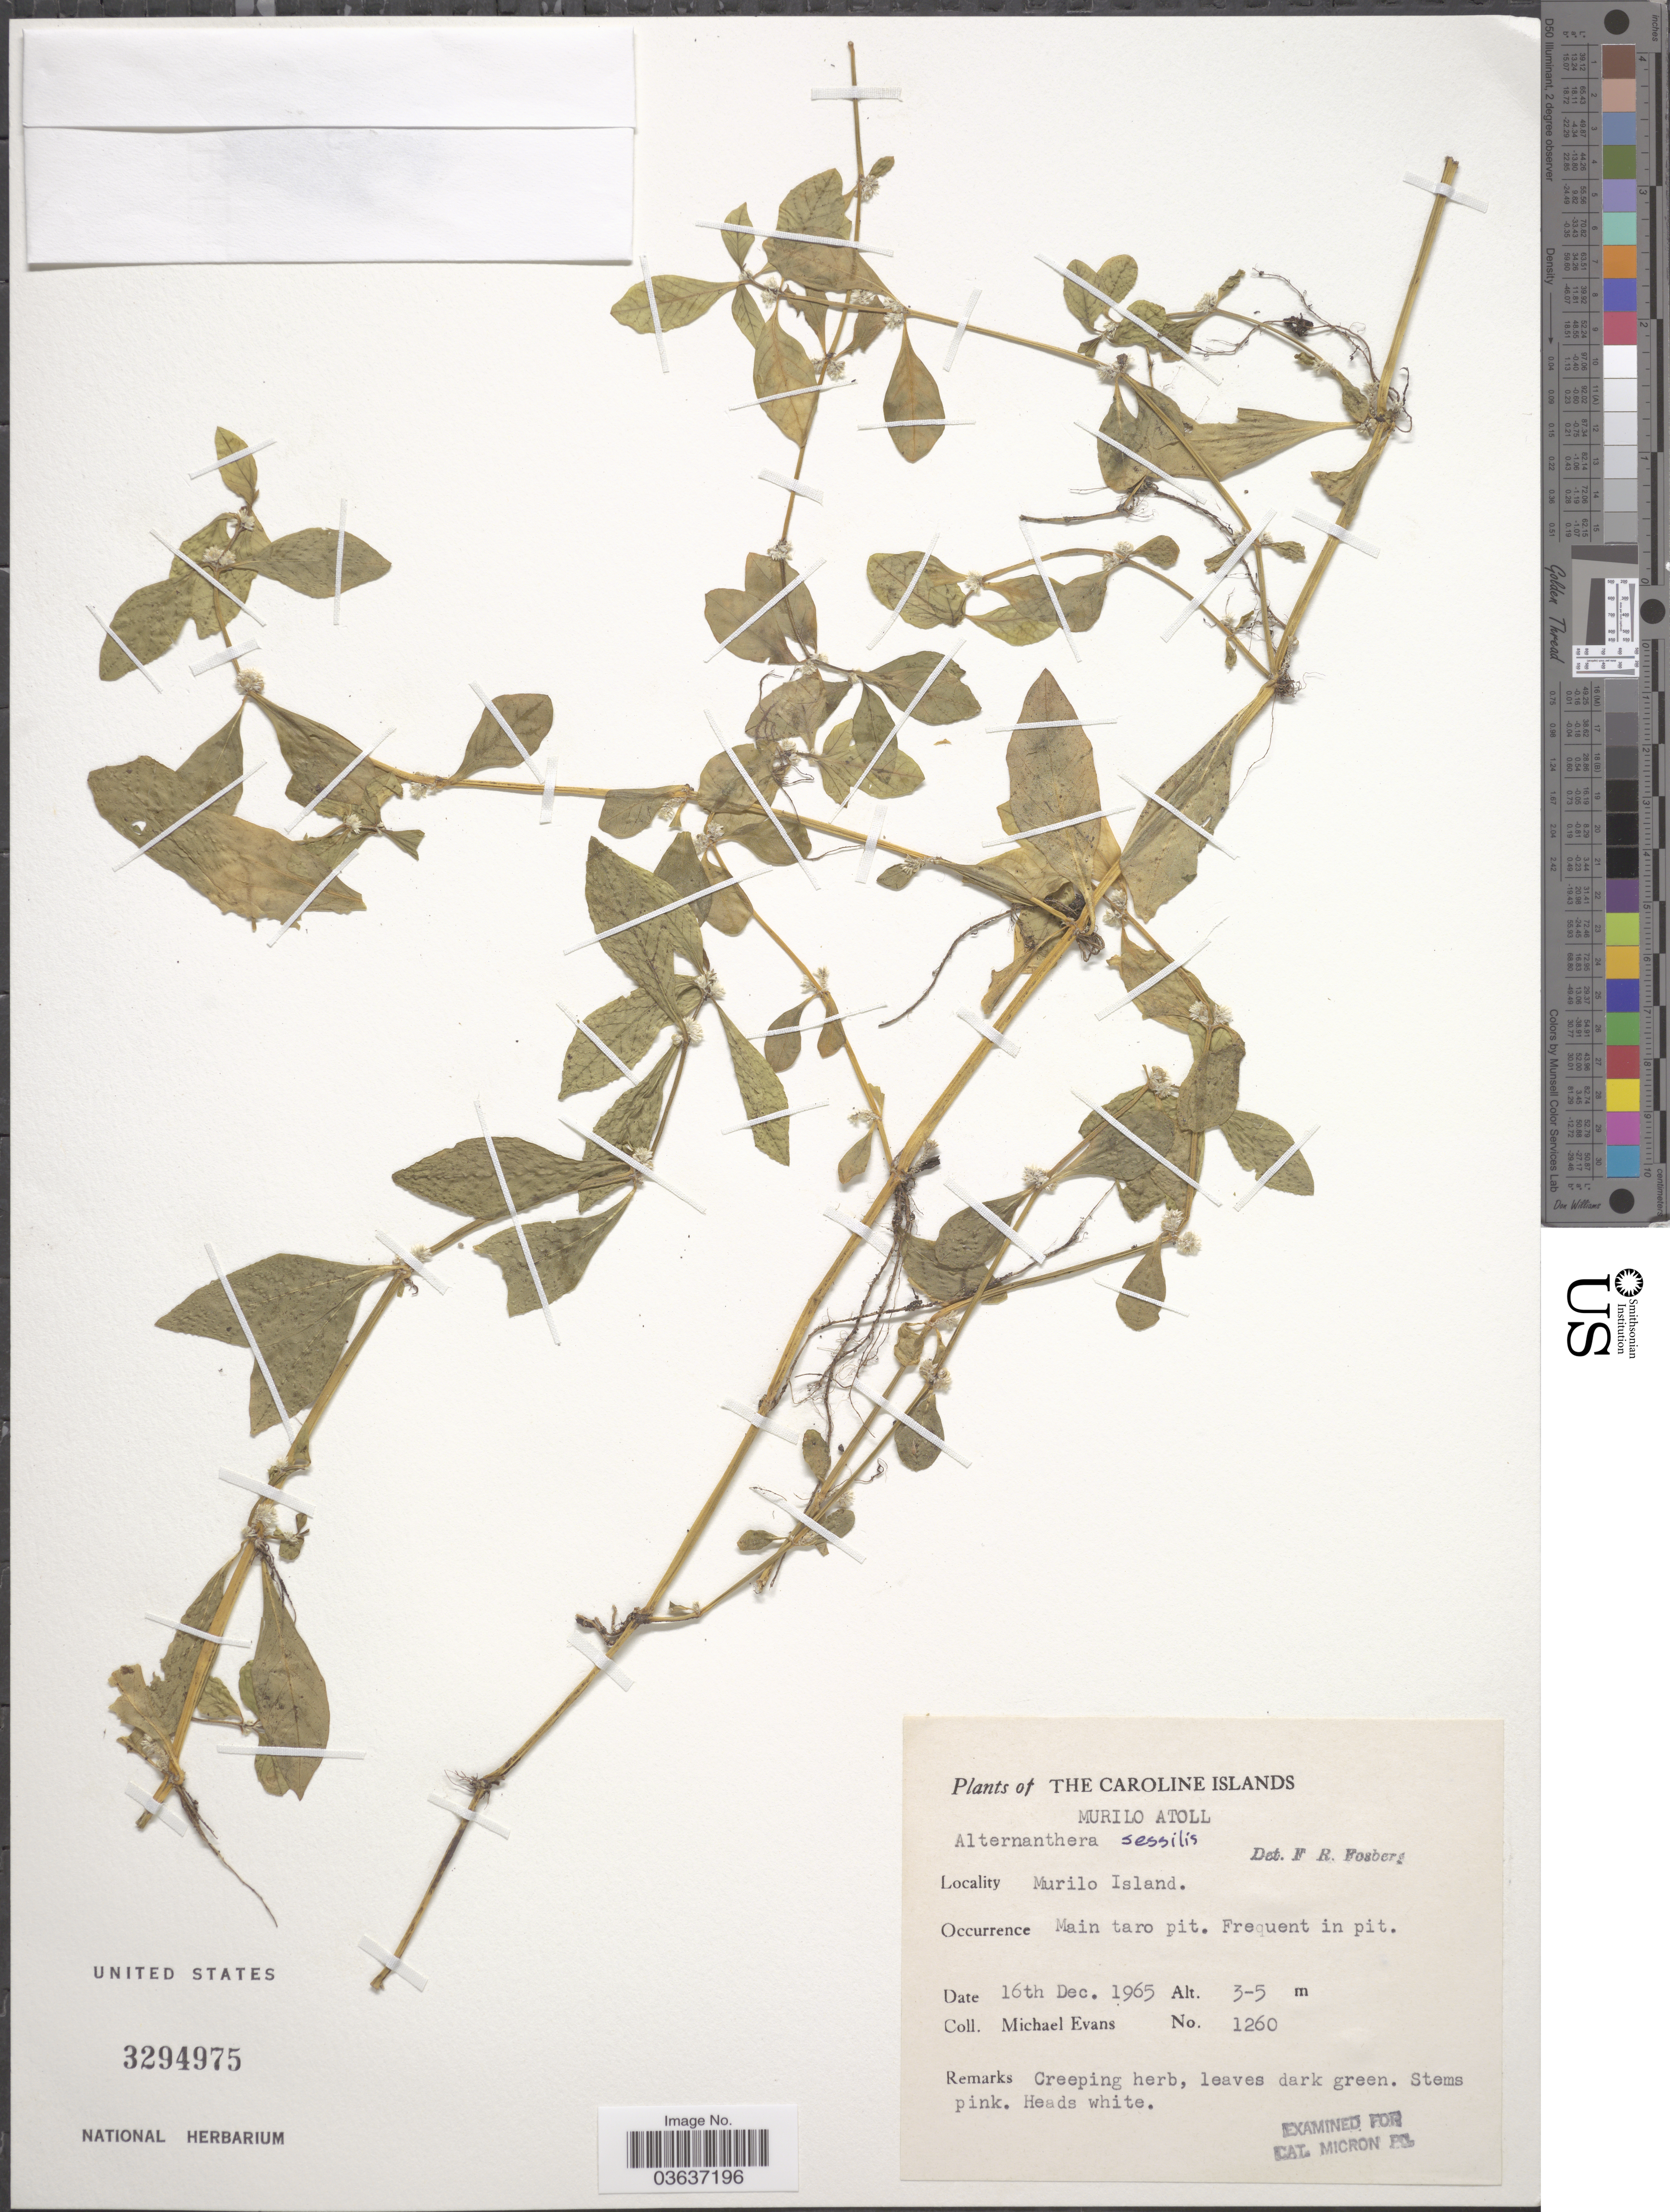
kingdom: Plantae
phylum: Tracheophyta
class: Magnoliopsida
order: Caryophyllales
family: Amaranthaceae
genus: Alternanthera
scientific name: Alternanthera sessilis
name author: (L.) DC.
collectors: M. Evans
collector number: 1260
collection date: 1965-12-16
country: Micronesia, Federated States of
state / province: Truk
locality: The Caroline Islands. Murilo Atoll. Murilo Island. Main taro pit.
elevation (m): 3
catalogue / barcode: US 3294975